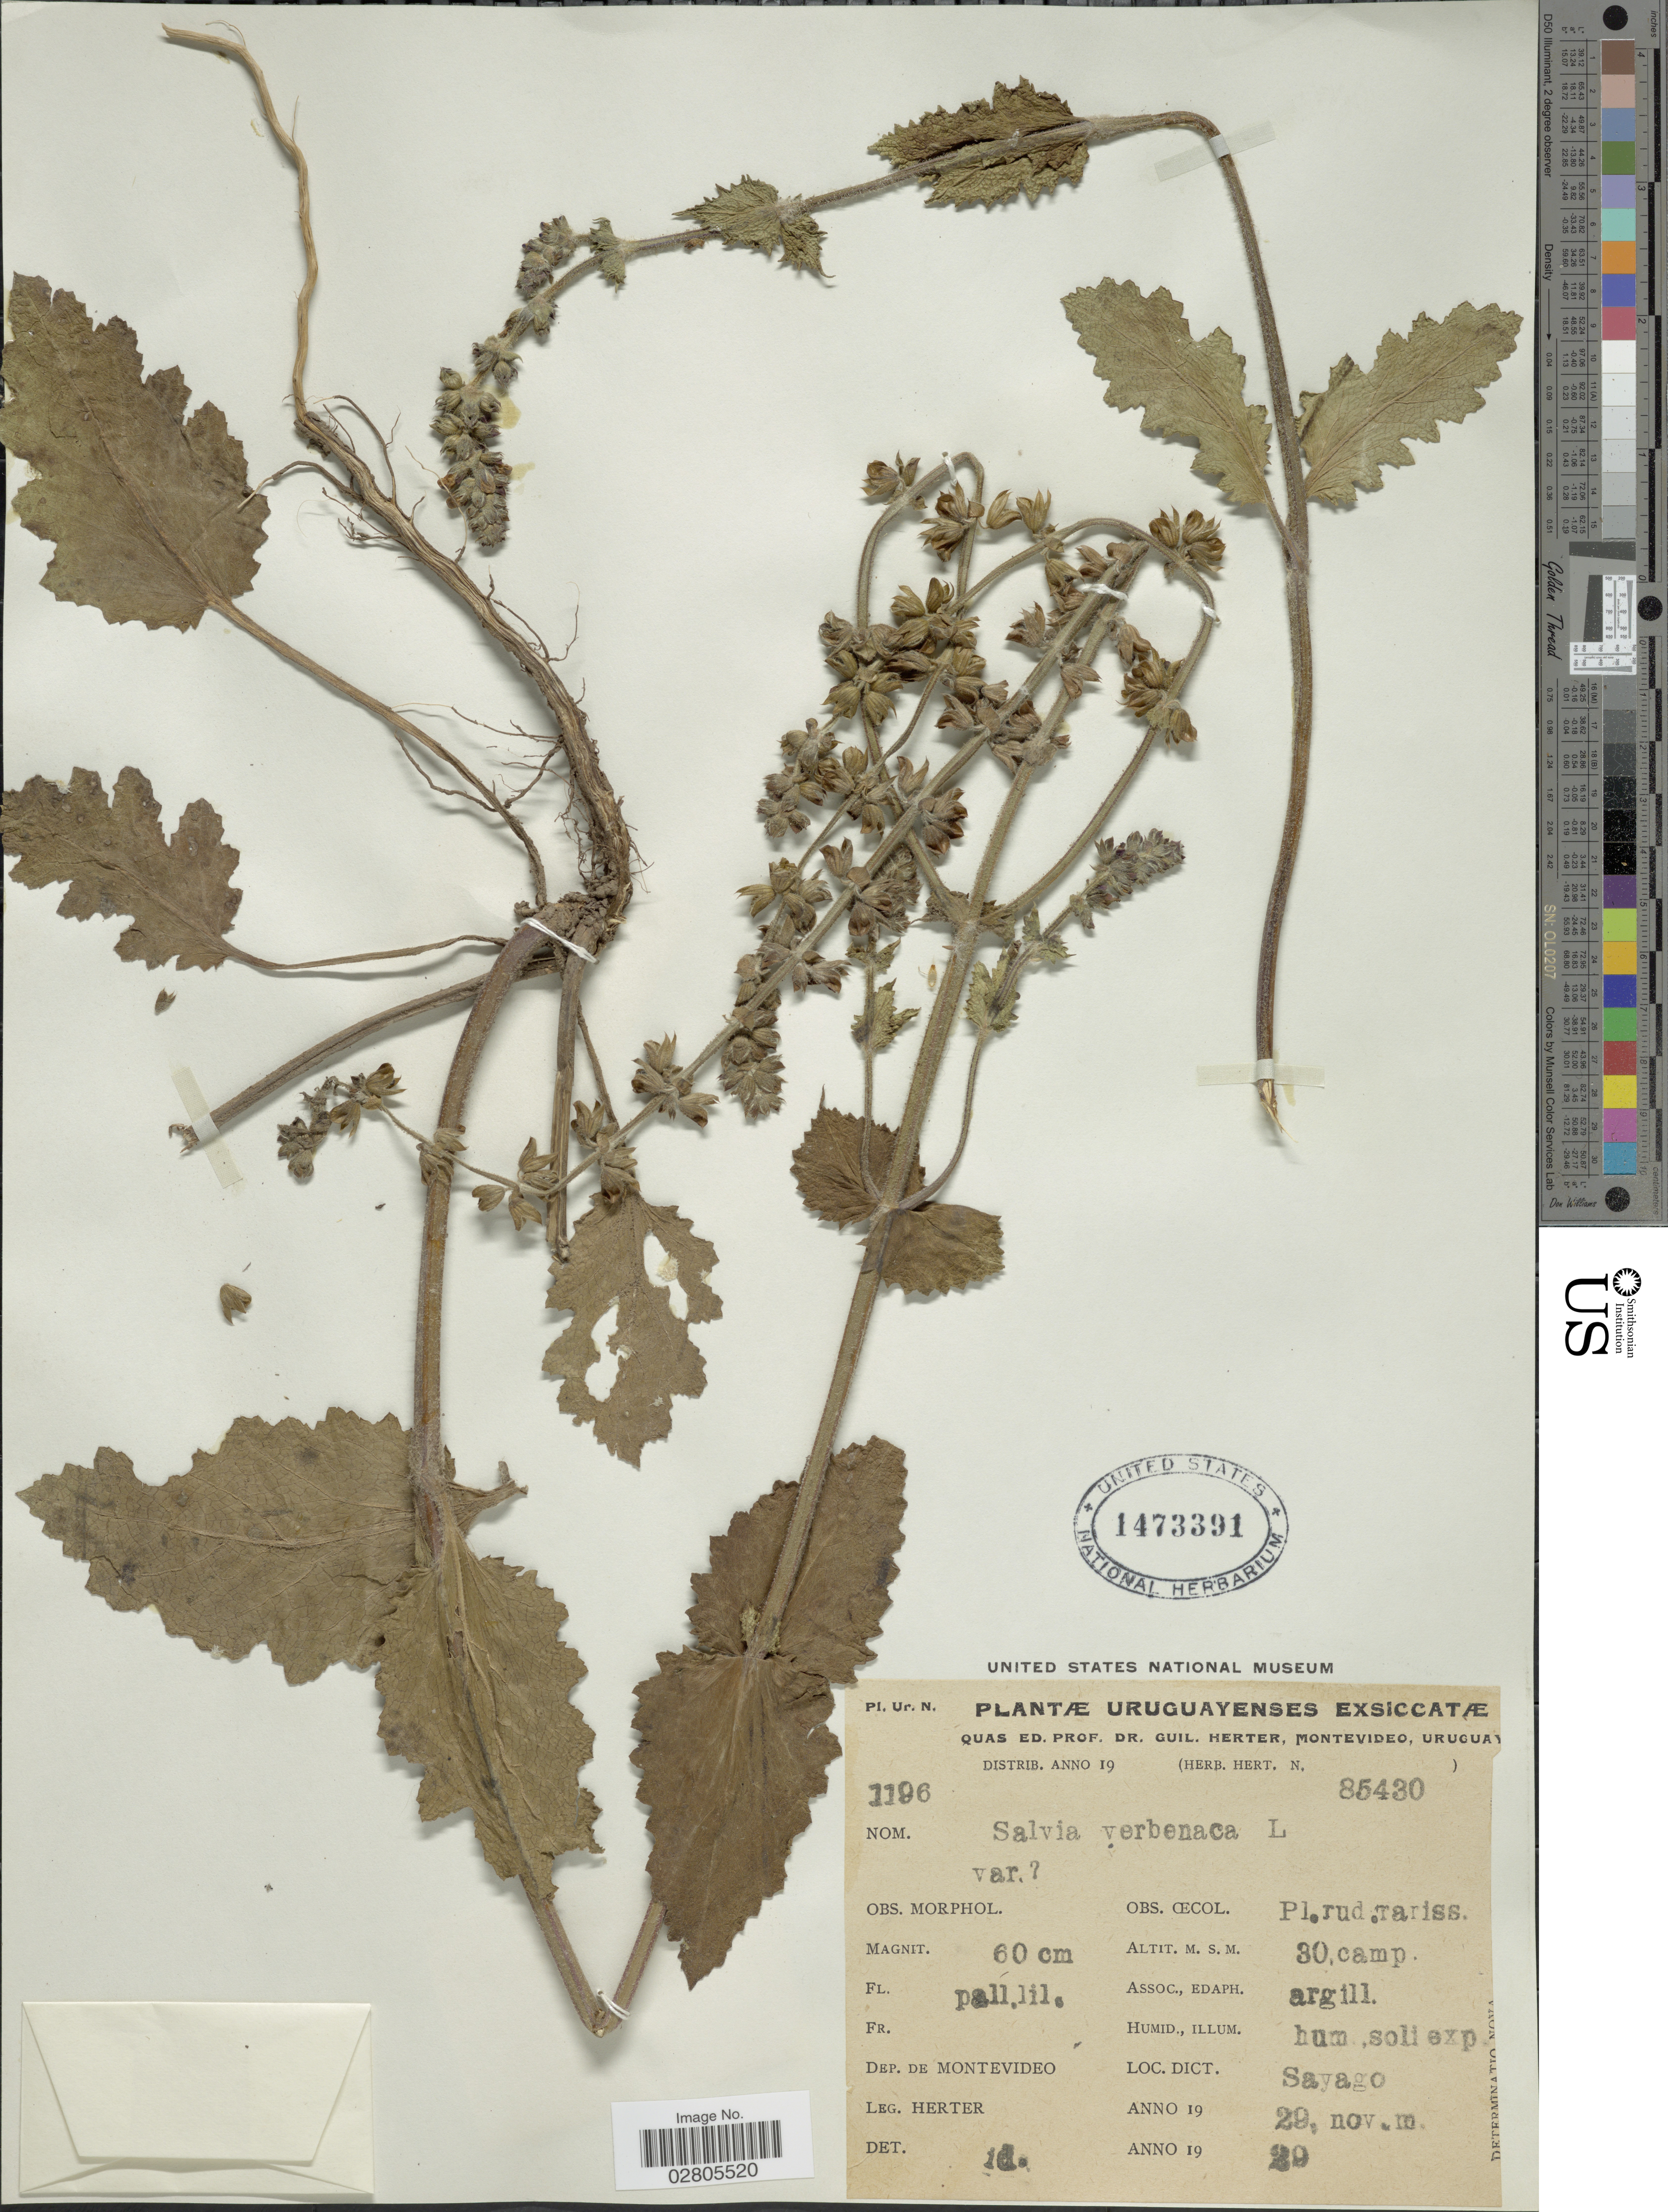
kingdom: Plantae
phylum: Tracheophyta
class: Magnoliopsida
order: Lamiales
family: Lamiaceae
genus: Salvia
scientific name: Salvia verbenacea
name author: L.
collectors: Herter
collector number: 1196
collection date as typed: Transcribed d/m/y: 29/11/19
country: Uruguay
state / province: Montevideo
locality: Dep. de Montevideo. Sayago.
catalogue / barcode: US 1473391